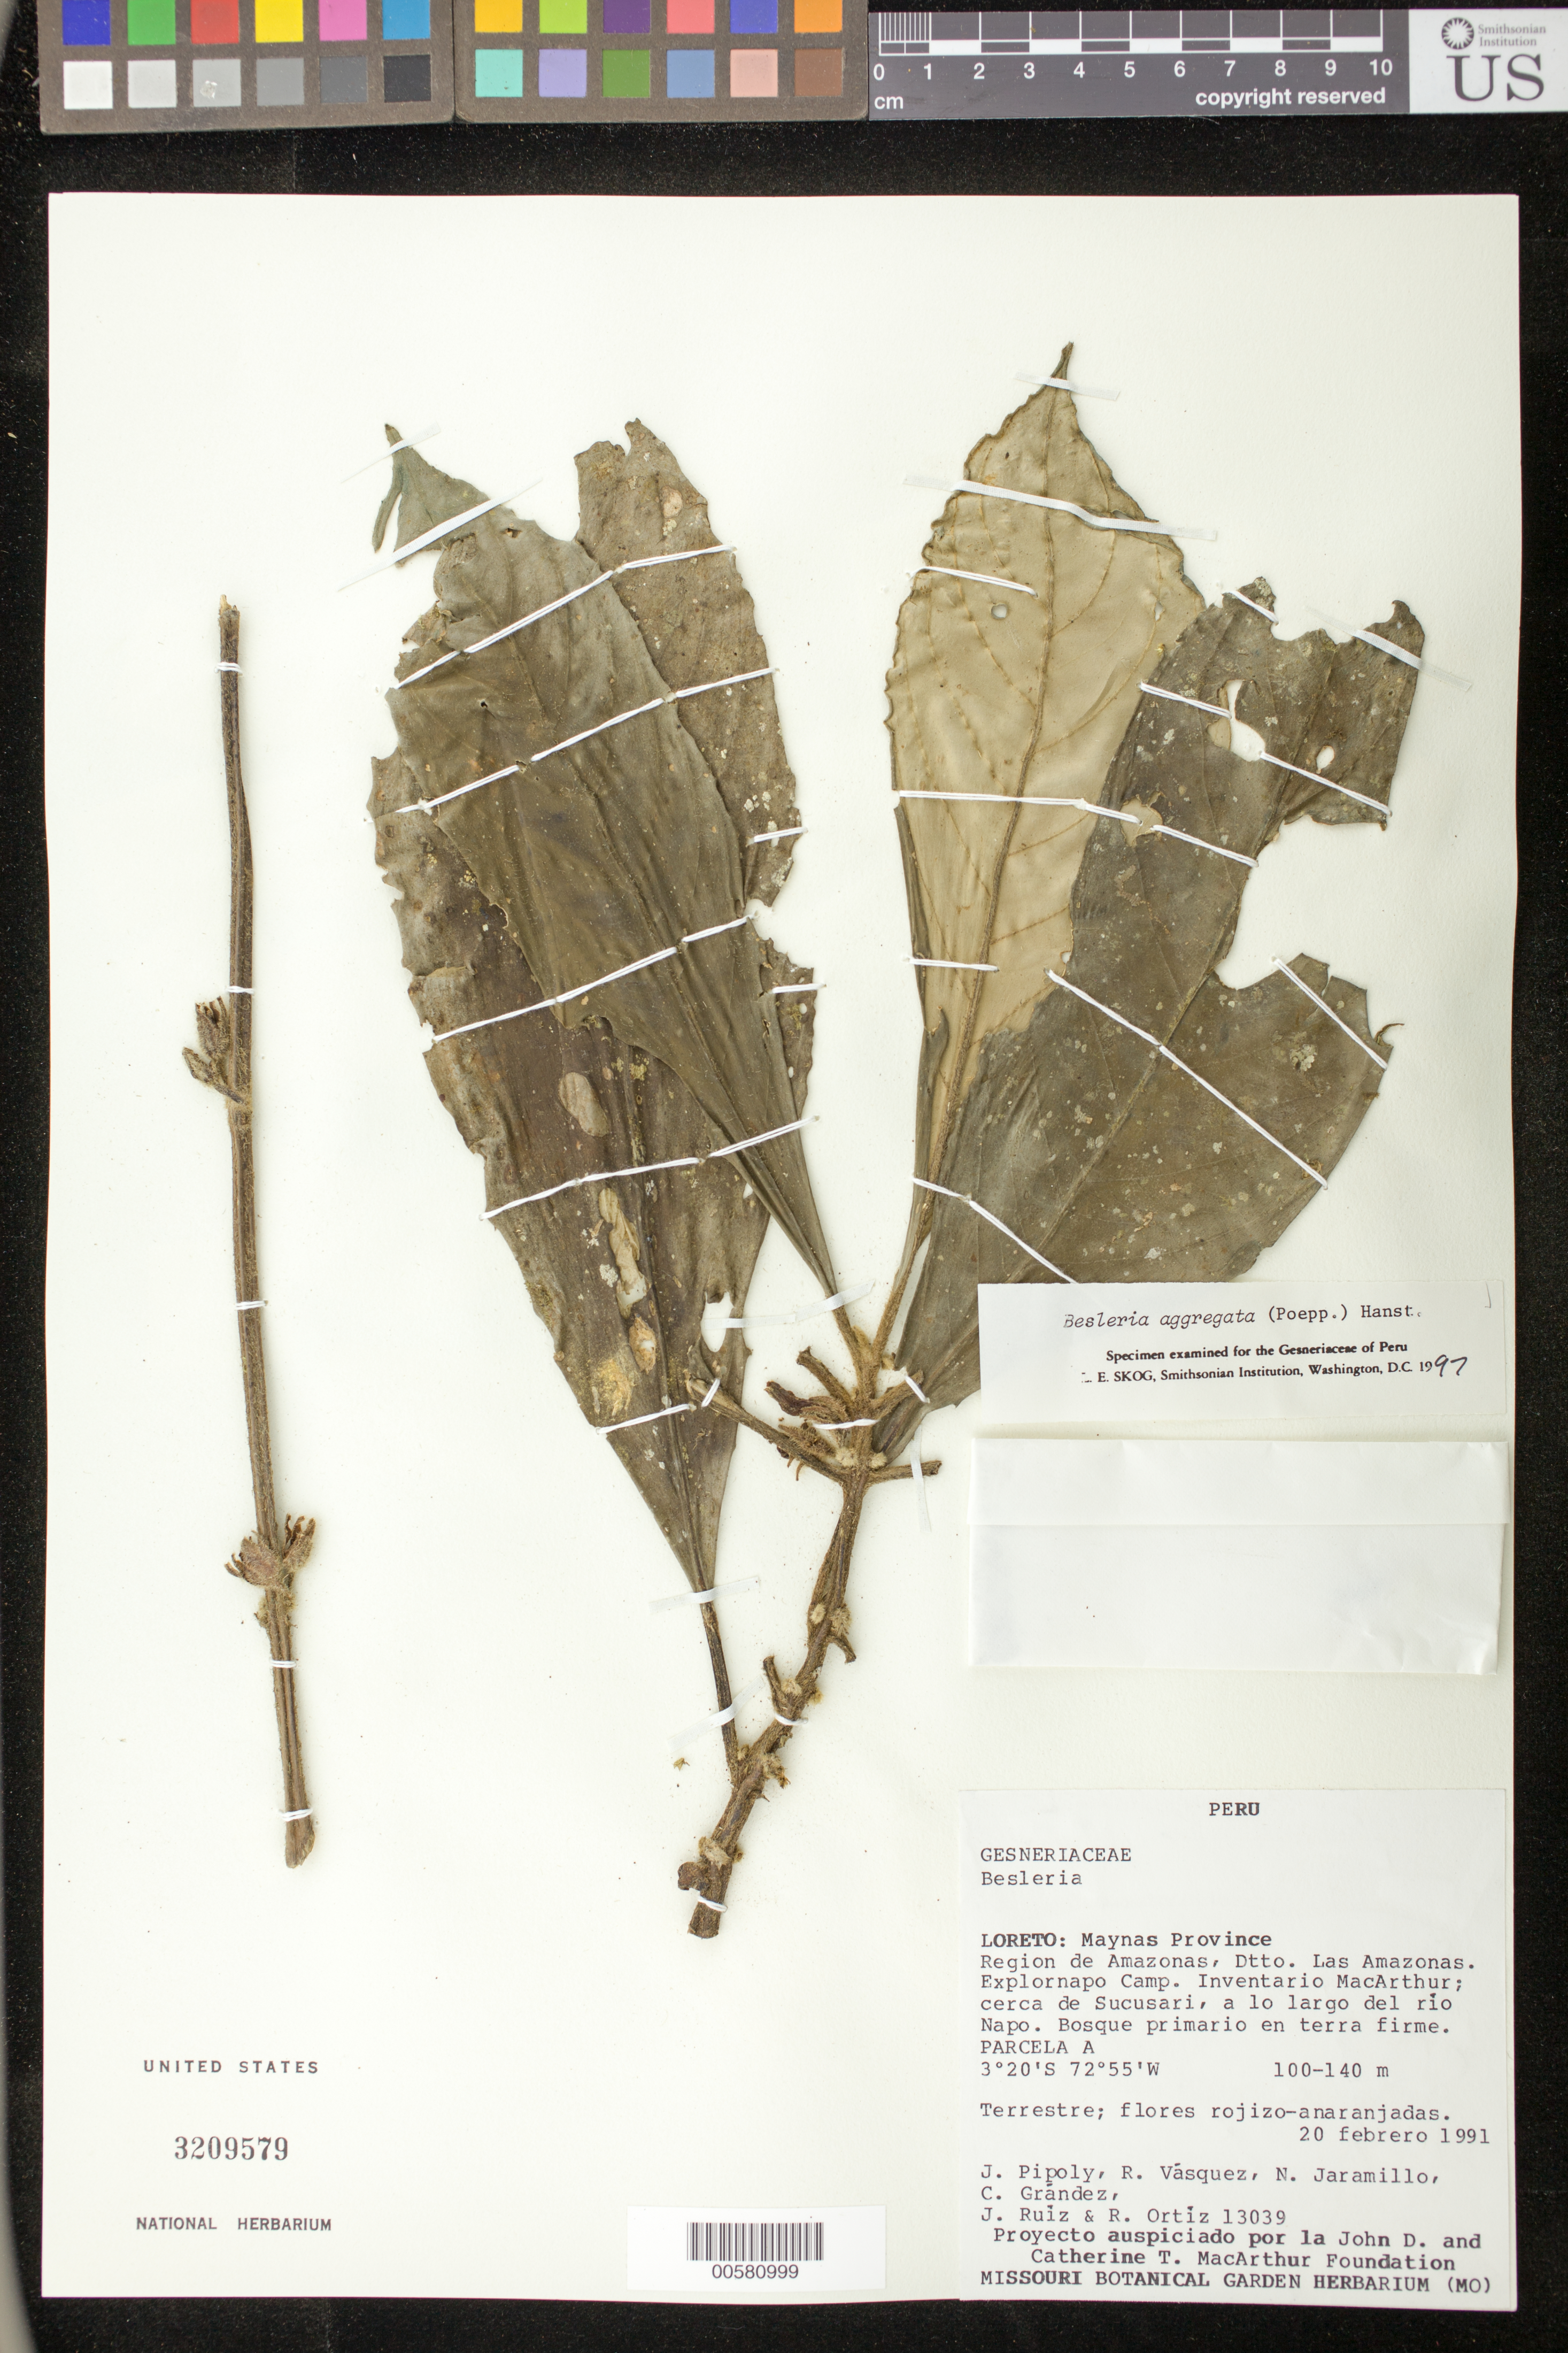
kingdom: Plantae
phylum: Tracheophyta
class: Magnoliopsida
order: Lamiales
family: Gesneriaceae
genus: Besleria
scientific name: Besleria aggregata var. aggregata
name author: (Mart.) Hanst.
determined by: Skog, Laurence E.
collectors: J. J. Pipoly, R. Vásquez, N. Jaramillo, J. Ruiz, C. Grández & R. del C. Ortiz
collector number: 13039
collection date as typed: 20 Feb 1991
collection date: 1991-02-20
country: Peru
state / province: Loreto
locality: Prov. Maynas; region de Amazonas, Dtto. Las Amazonas; Explornapo Camp, Inventario MacArthur, cerca de Sucusari, a lo largo del río Napo; Parcela A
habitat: Bosque primario en terra firme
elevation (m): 100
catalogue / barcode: US 3209579